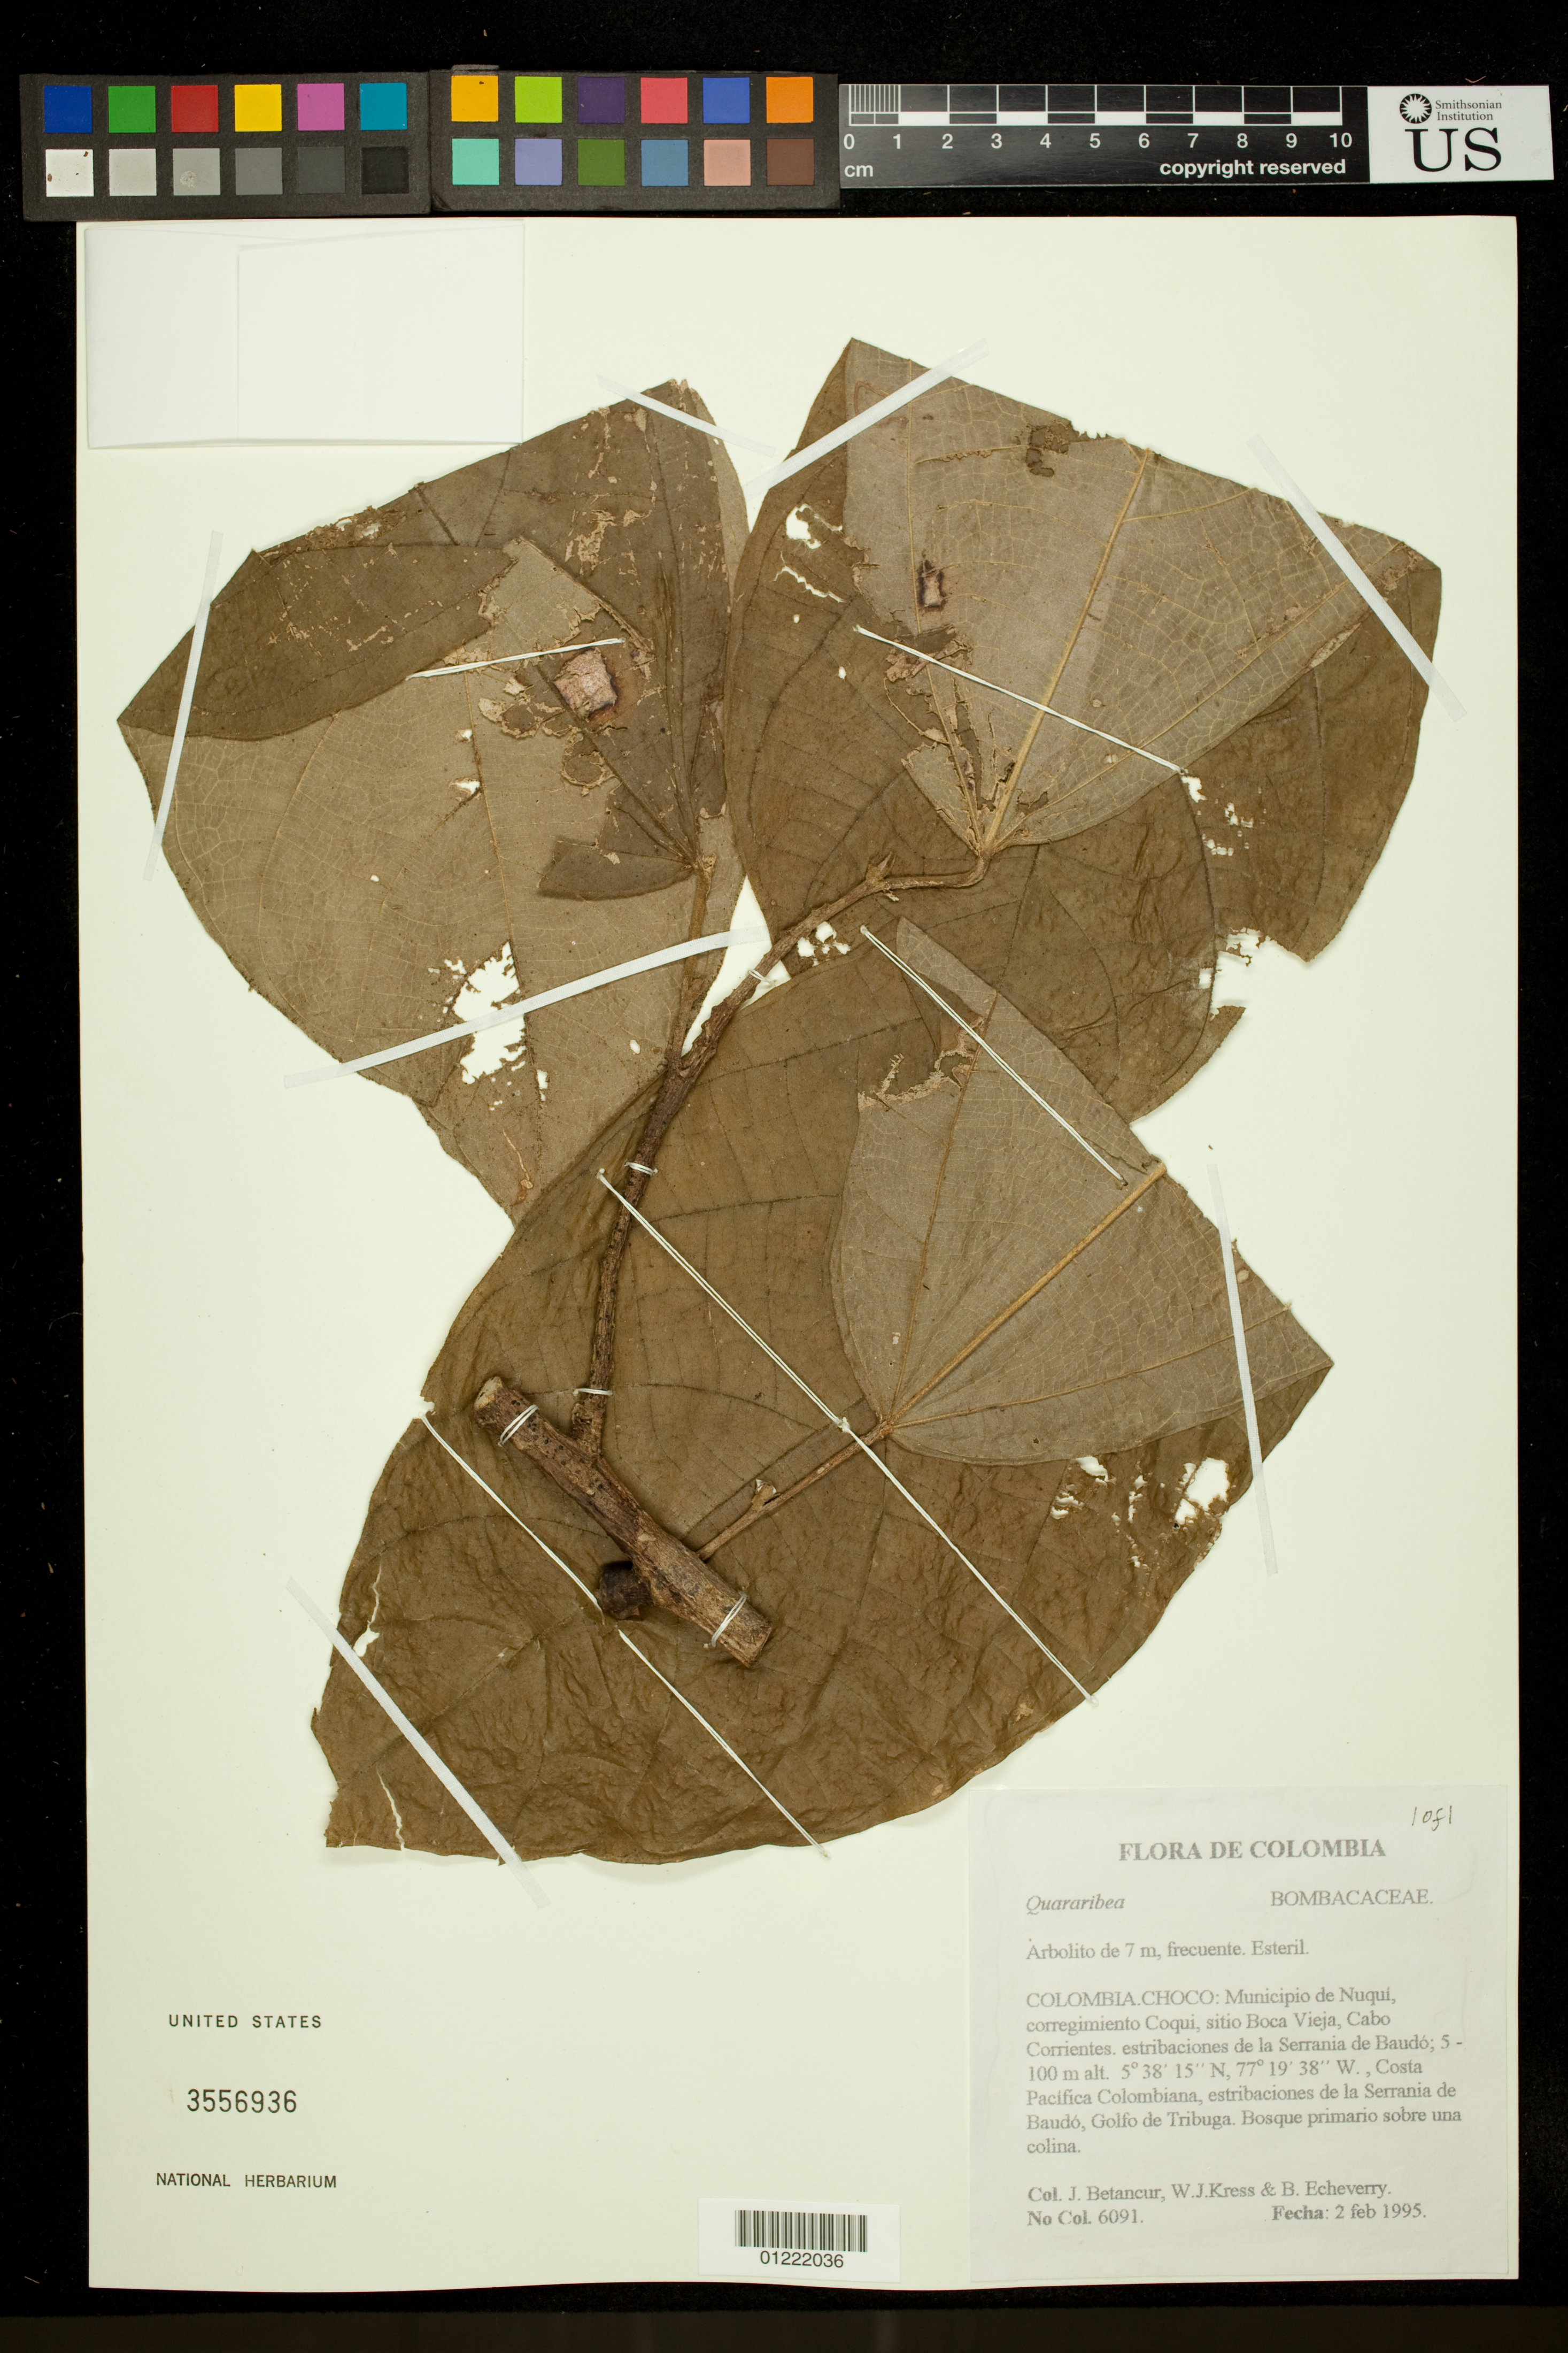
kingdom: Plantae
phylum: Tracheophyta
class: Magnoliopsida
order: Malvales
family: Malvaceae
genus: Quararibea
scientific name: Quararibea sp.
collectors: J. C. Betancur, W. J. Kress & B. Echeverry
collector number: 6091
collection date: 1995-02-02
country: Colombia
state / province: Choco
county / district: Nuquí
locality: corregimiento Coqui, sitio Boca Vieja, Cabo Corrientes. Estribaciones de la Serrania de Baudo; Costa Pacifica Colombiana, estribaciones de la Serrania de Baudo, Golfo de Tribuga. Bosque primario sobre una colina.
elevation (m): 5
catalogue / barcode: US 3556936